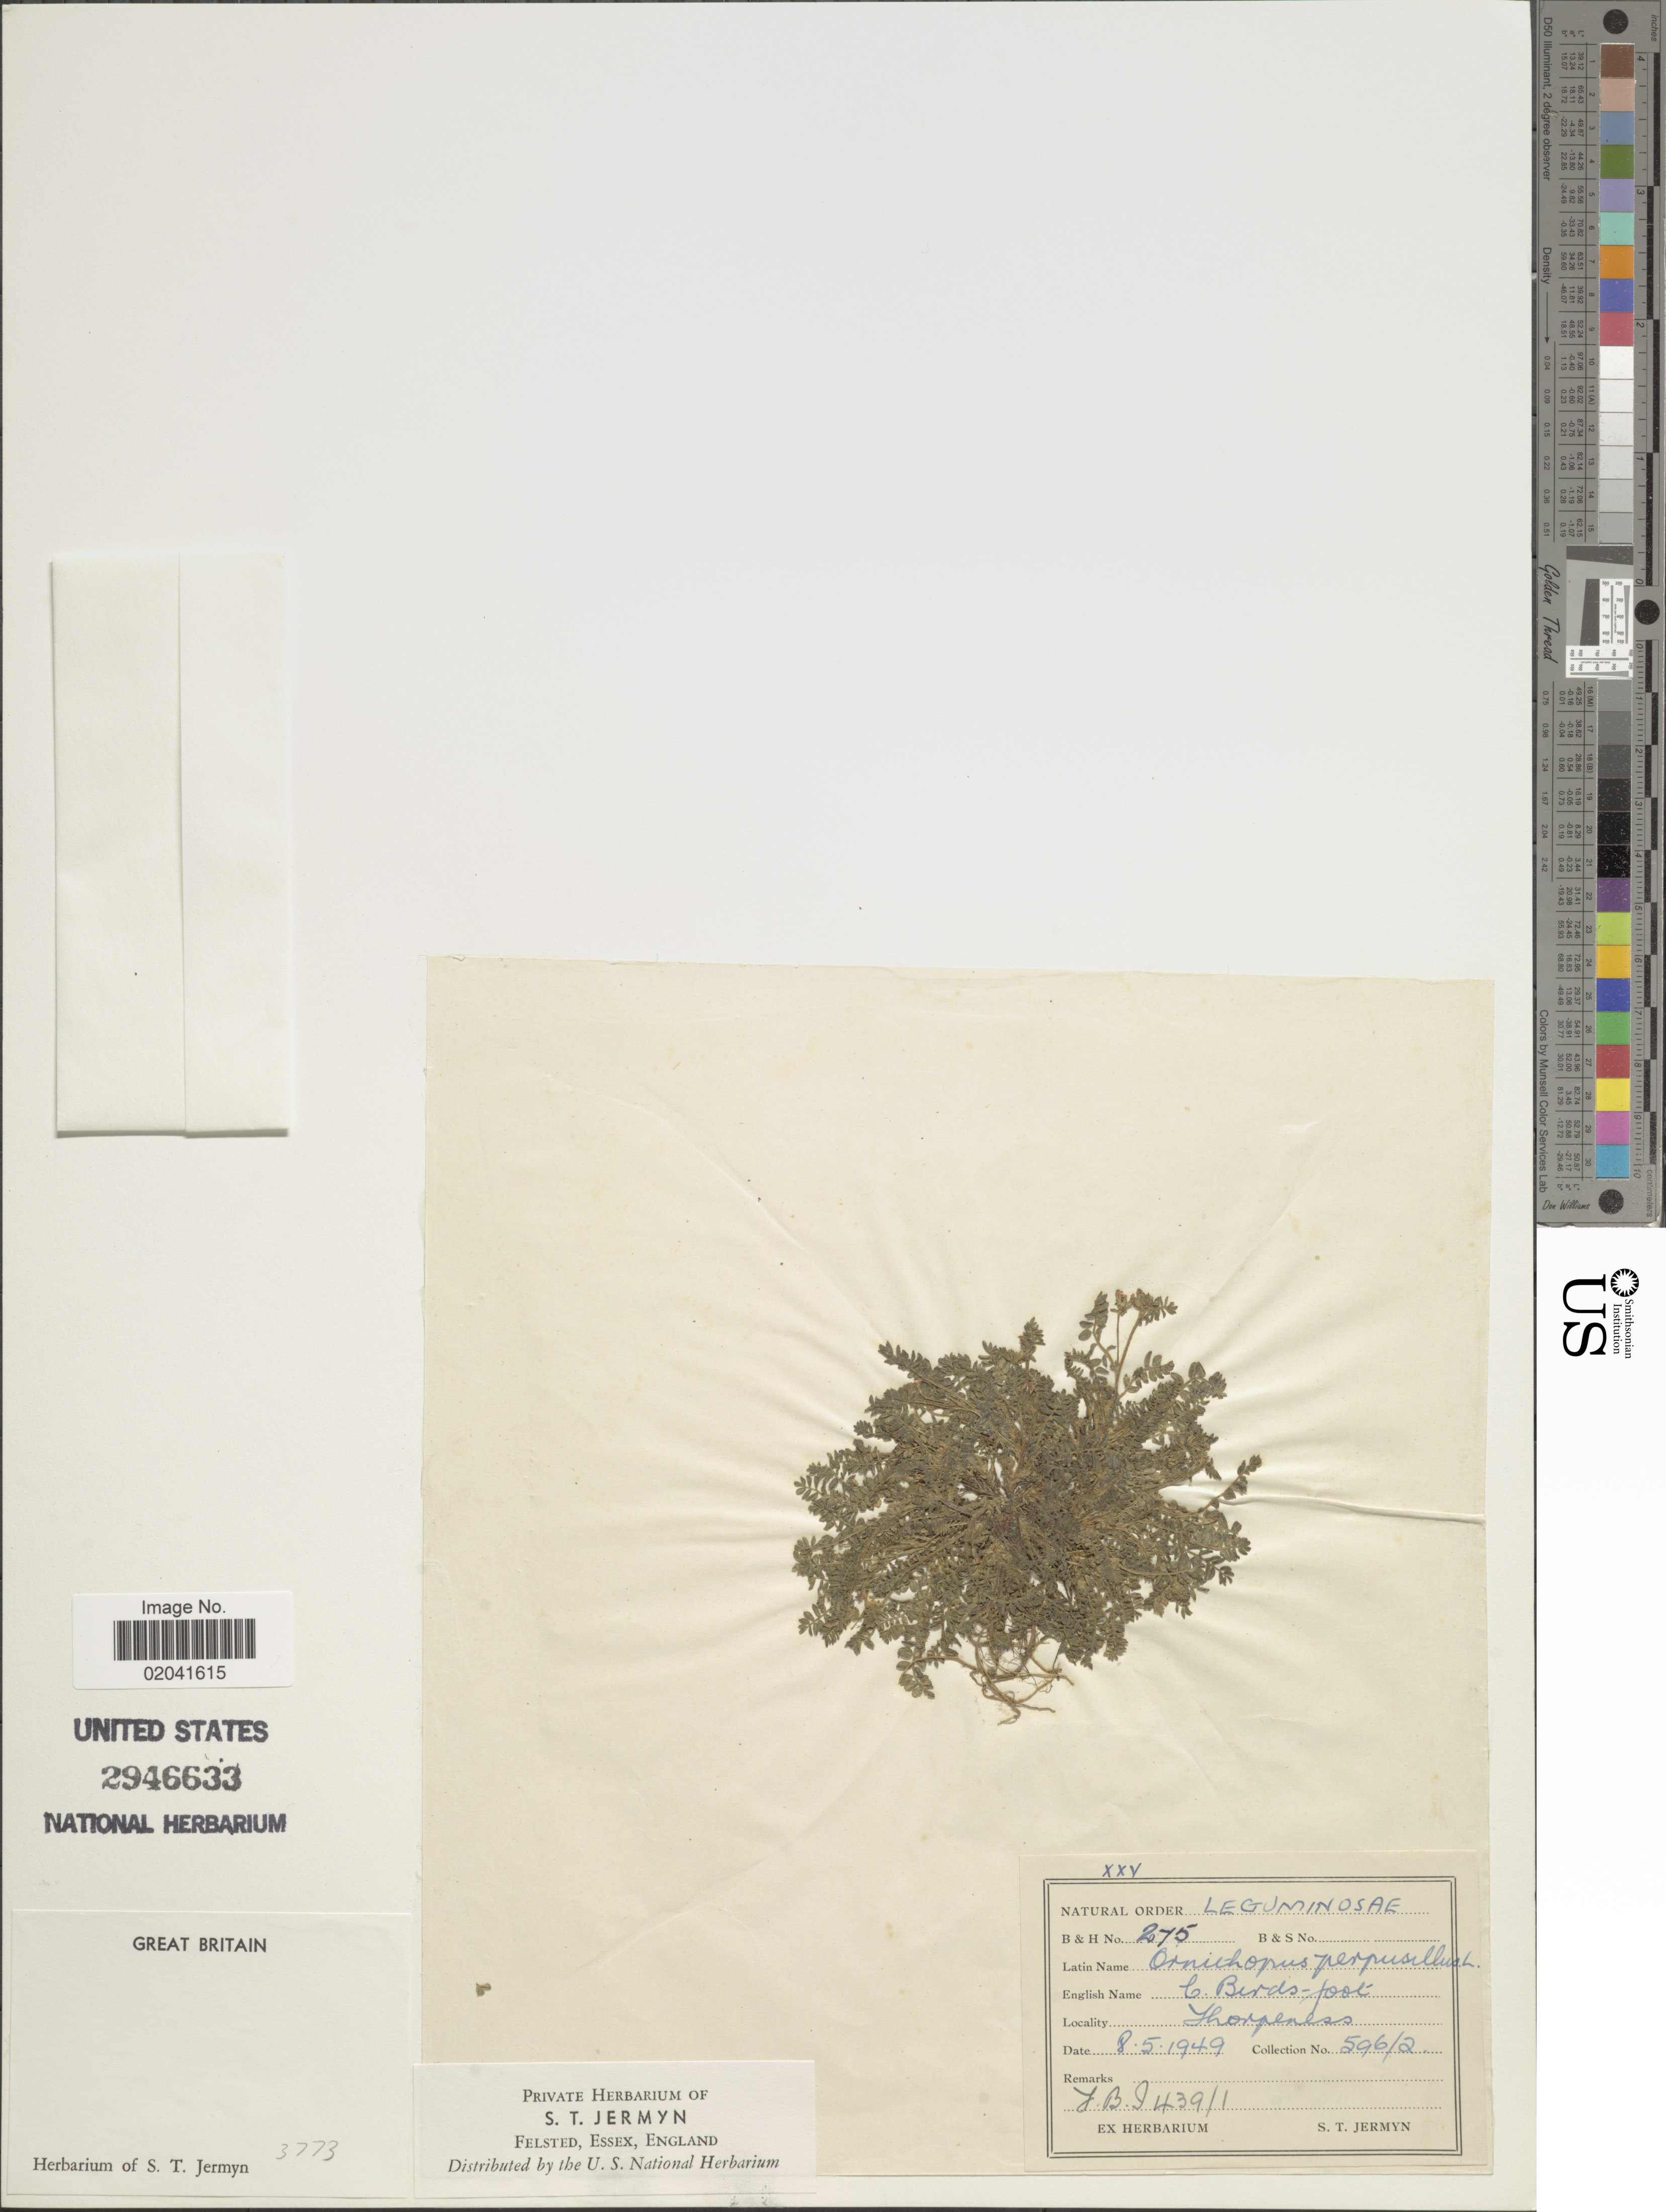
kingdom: Plantae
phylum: Tracheophyta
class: Magnoliopsida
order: Fabales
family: Fabaceae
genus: Ornithopus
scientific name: Ornithopus perpusillus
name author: L.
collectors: S. Jermyn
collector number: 596/2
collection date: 1949-05-08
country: United Kingdom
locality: Great Britain, Thorpeness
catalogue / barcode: US 2946633